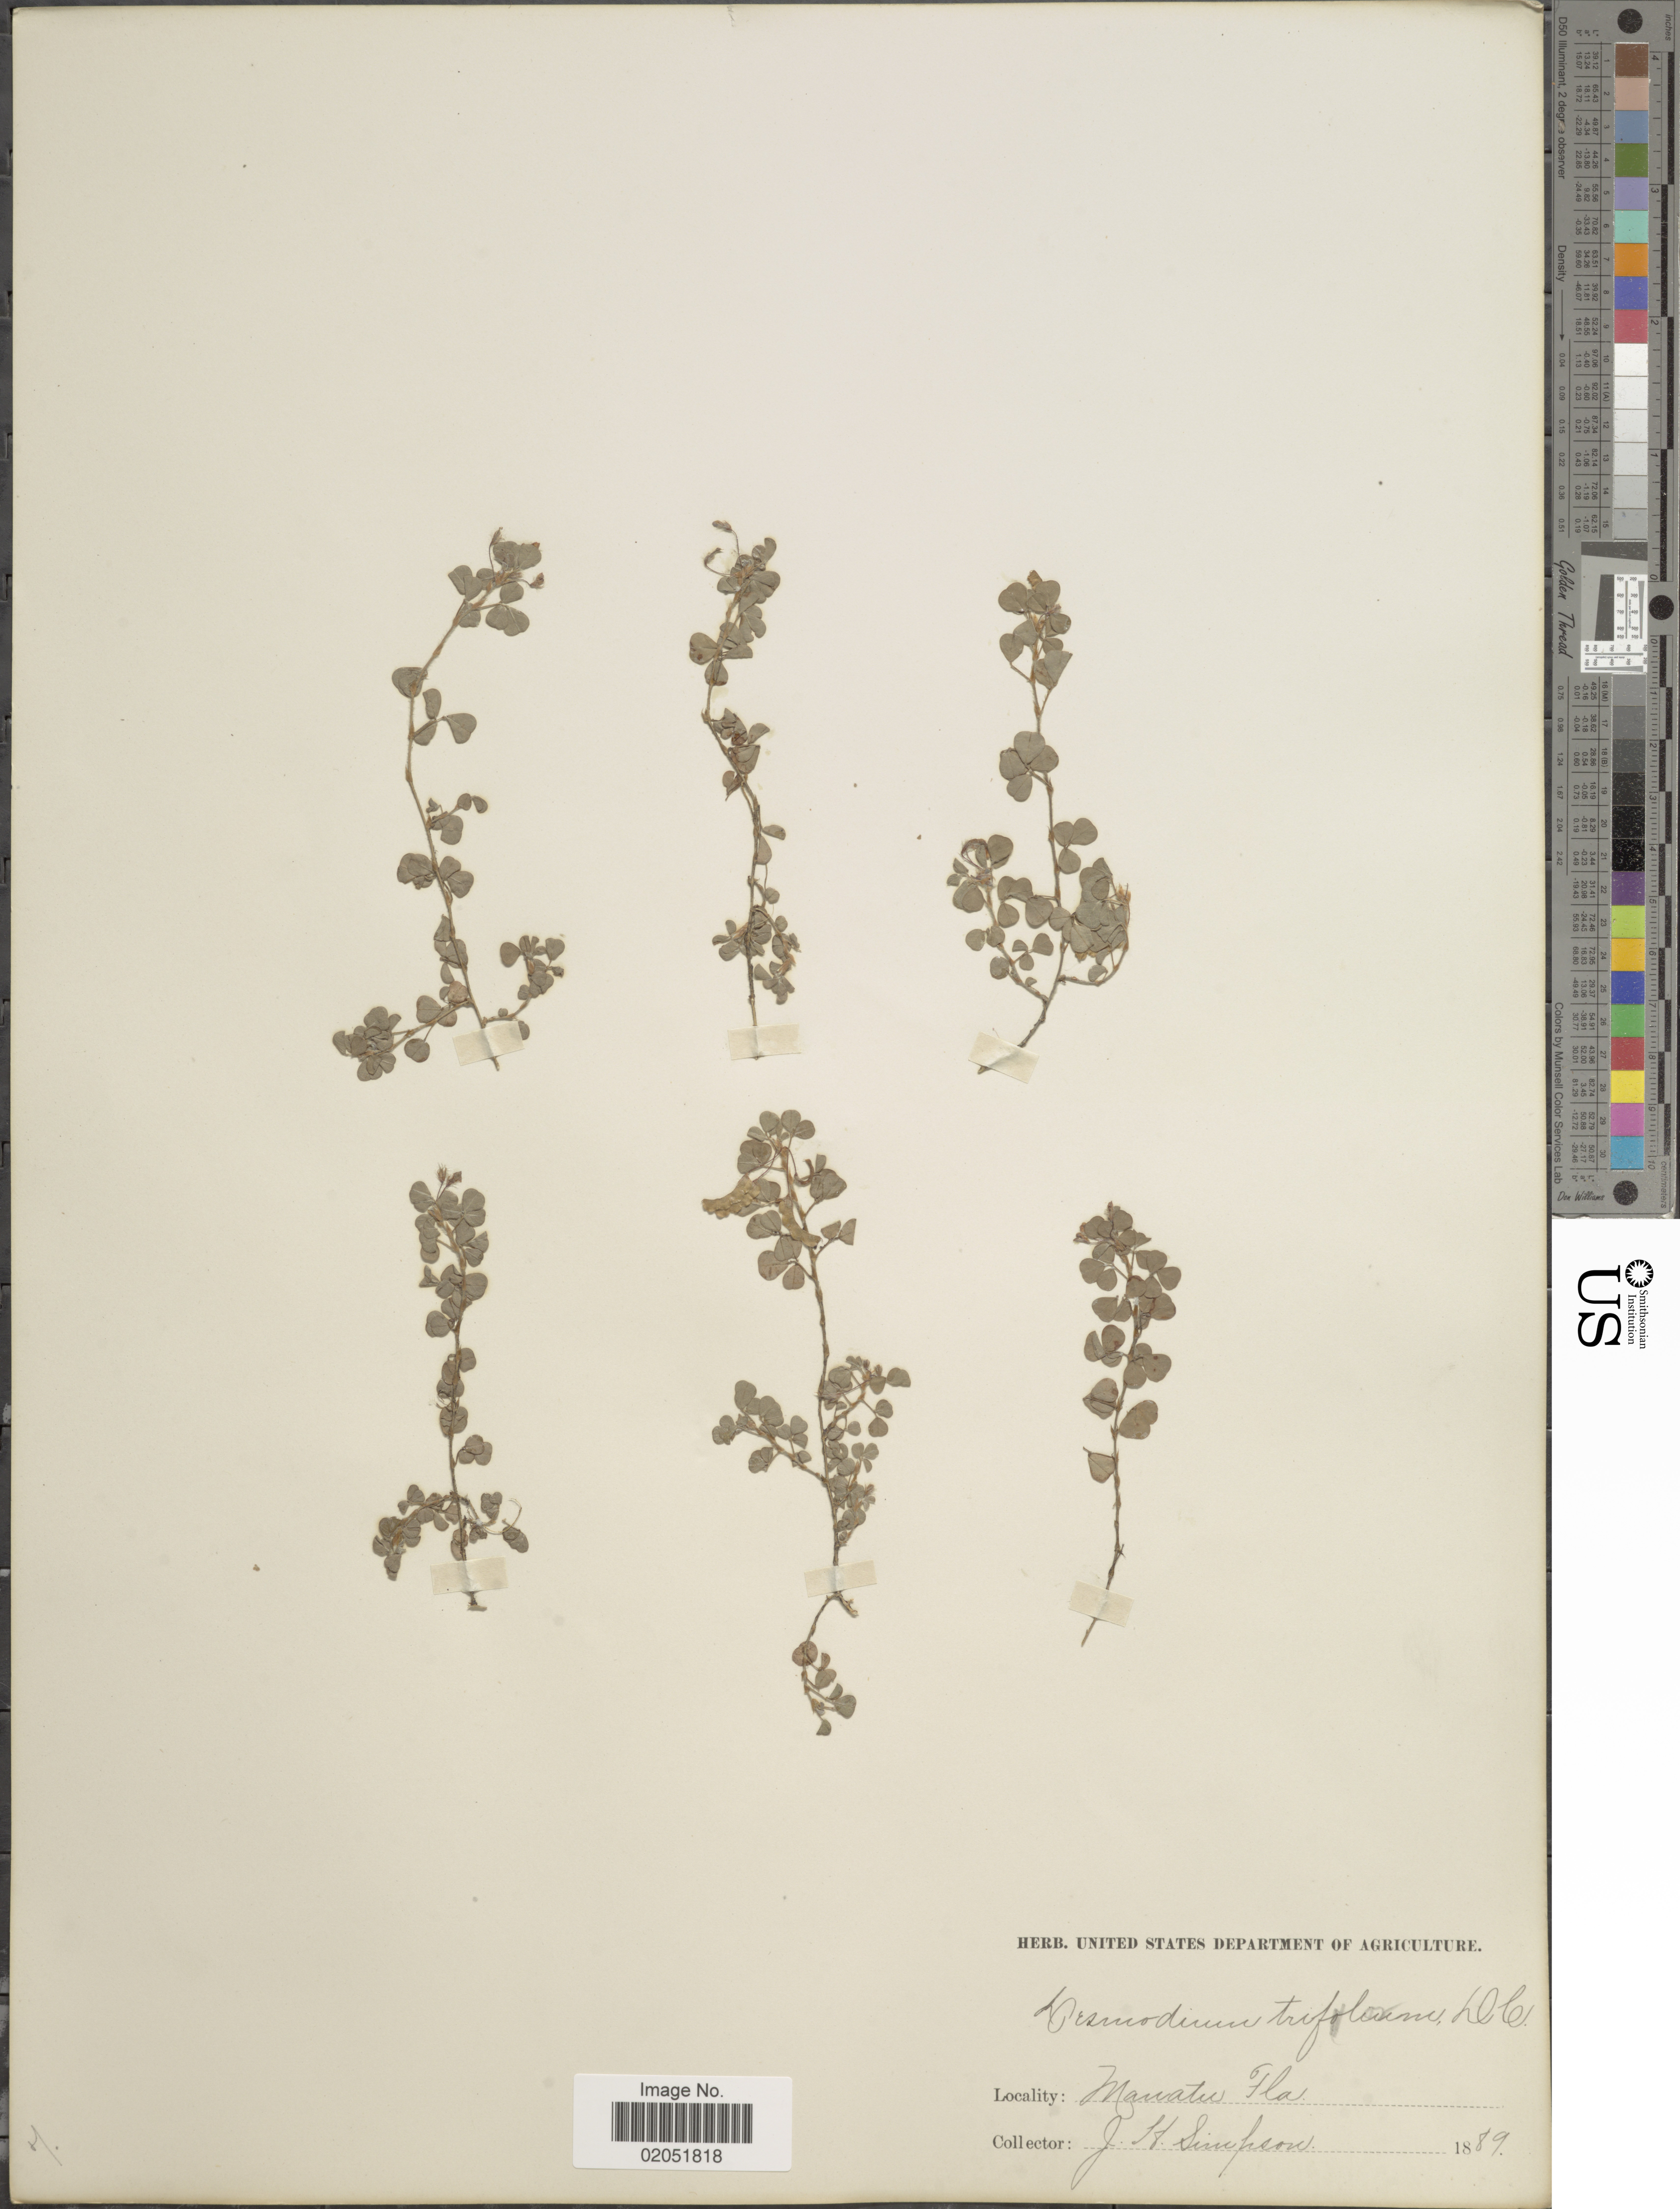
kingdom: Plantae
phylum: Tracheophyta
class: Magnoliopsida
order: Fabales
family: Fabaceae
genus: Grona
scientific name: Grona triflora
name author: (L.) H. Ohashi & K. Ohashi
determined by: Strong, Mark T., (BOT), Smithsonian Institution - National Museum of Natural History (UNITED STATES)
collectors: J. H. Simpson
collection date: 1889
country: United States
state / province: Florida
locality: Manatee, Fla.